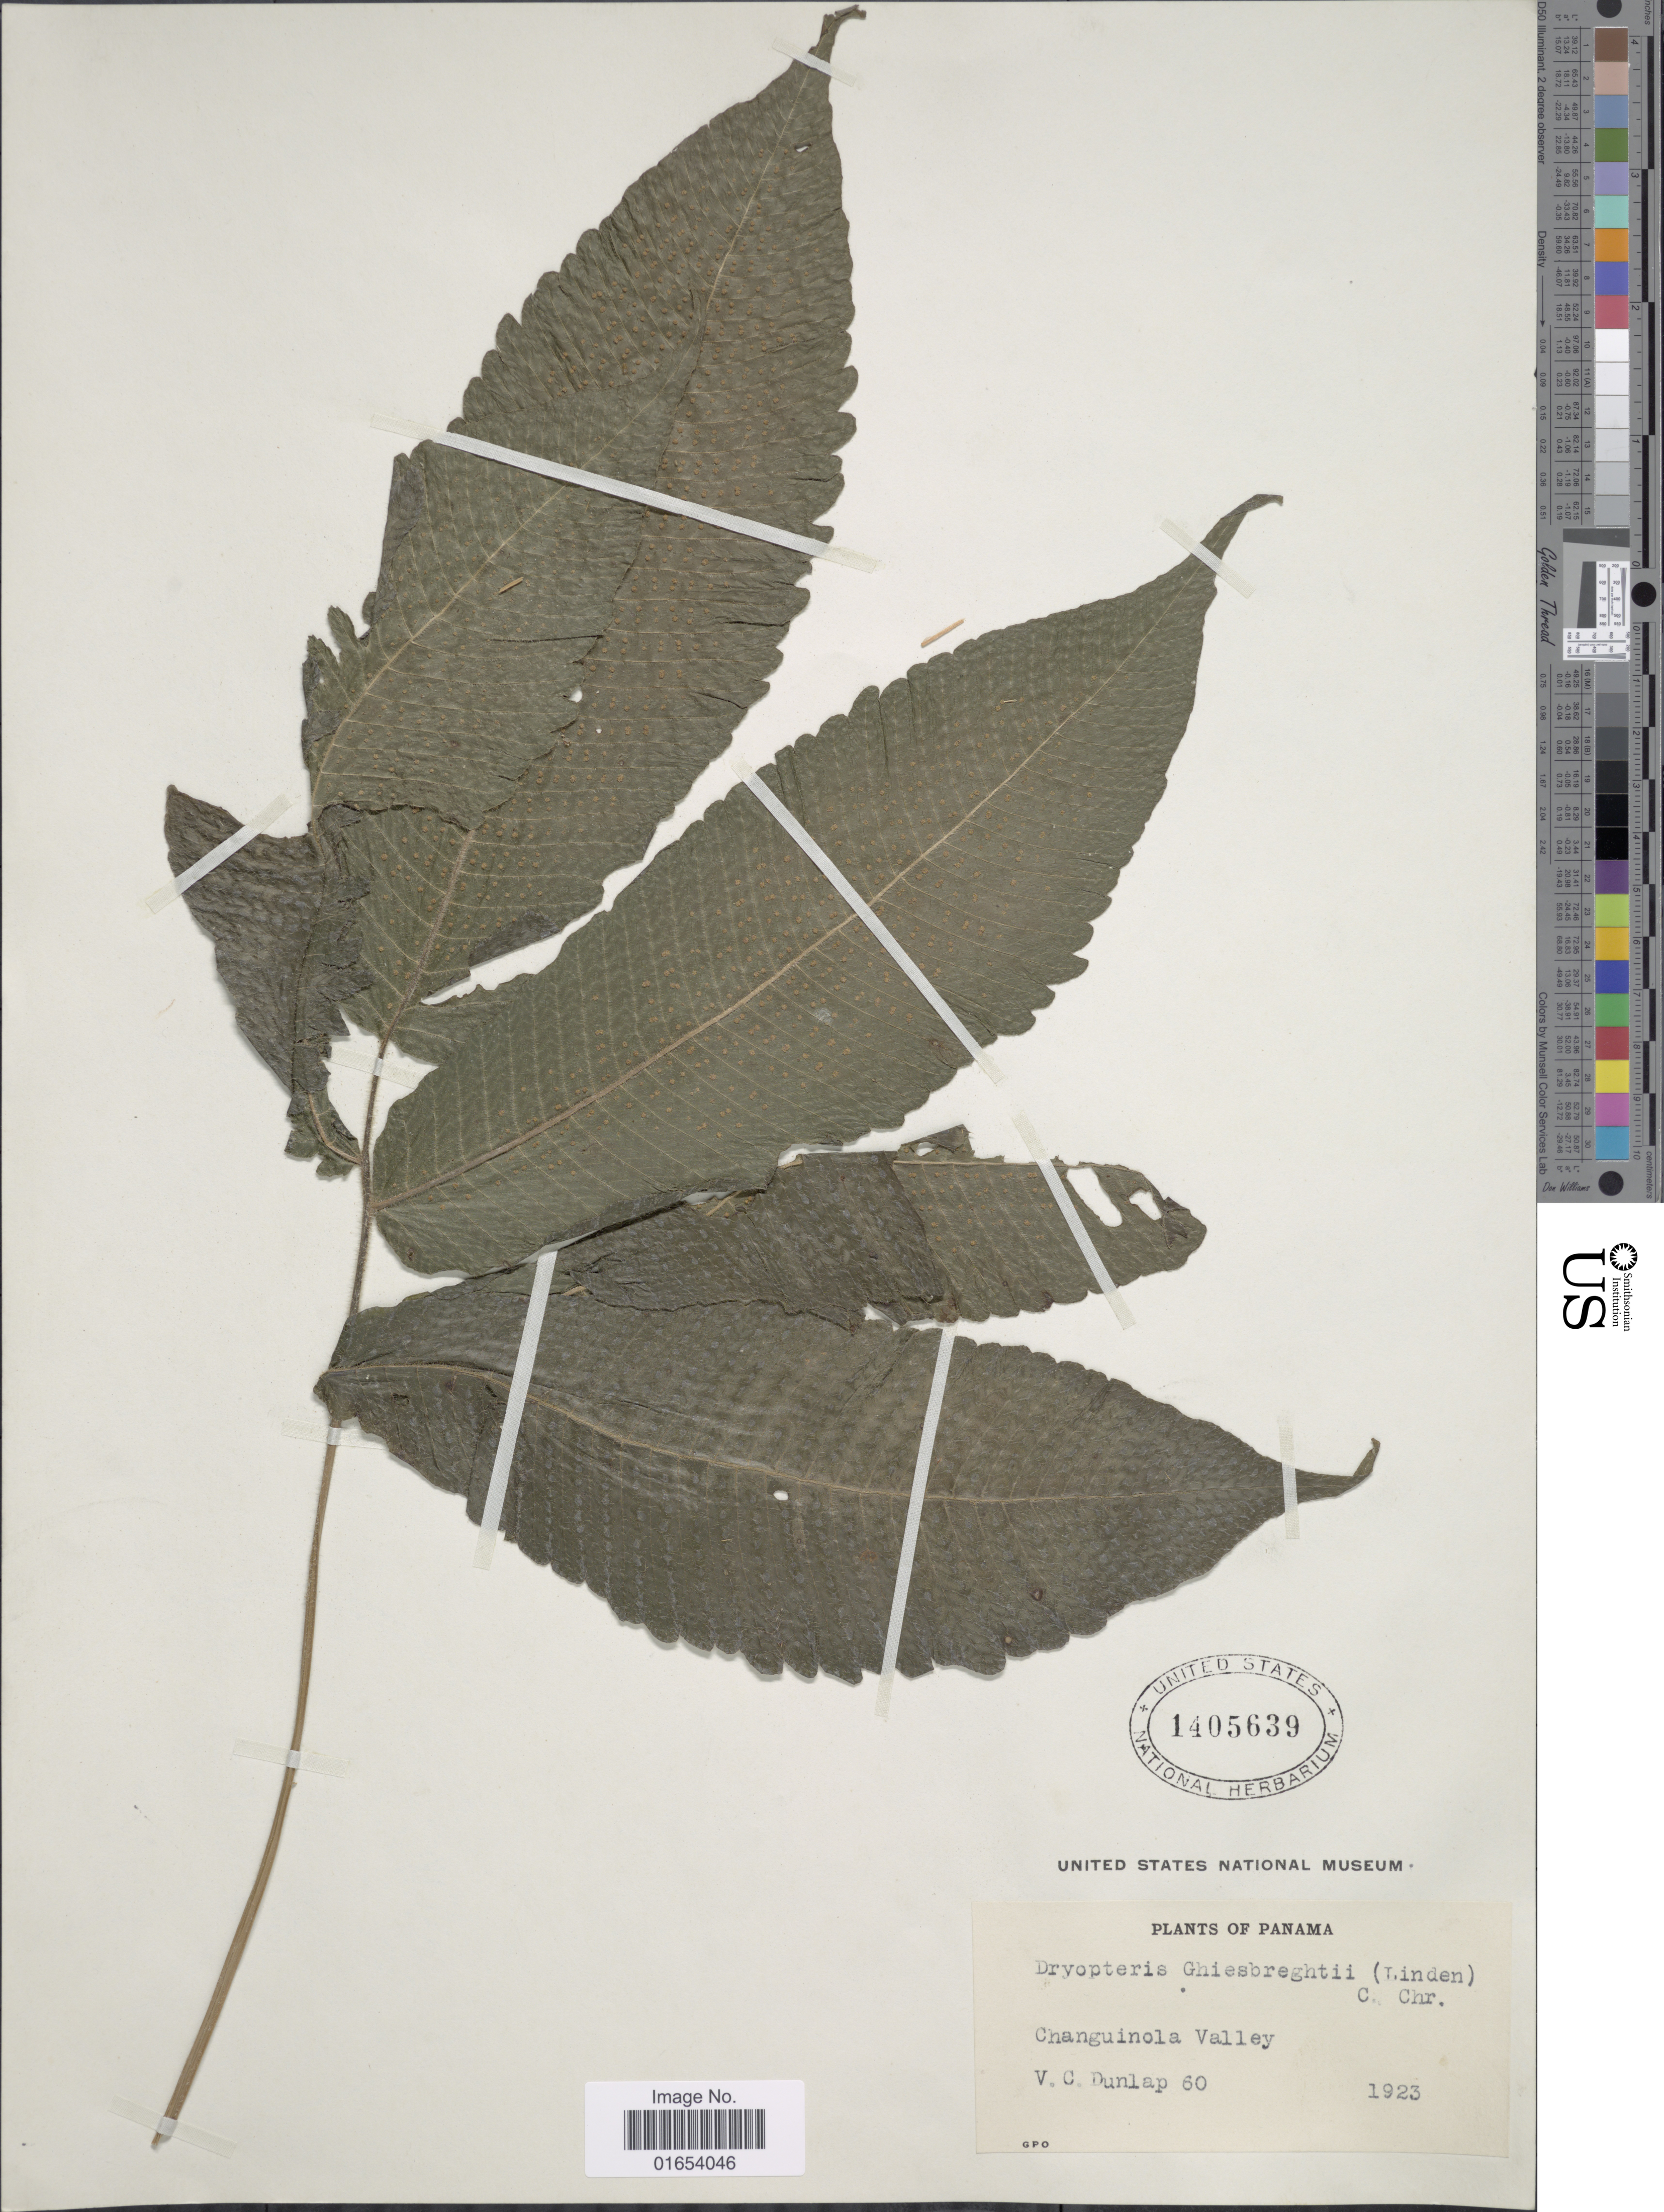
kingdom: Plantae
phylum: Tracheophyta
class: Polypodiopsida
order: Polypodiales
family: Thelypteridaceae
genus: Goniopteris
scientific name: Goniopteris ghiesbreghtii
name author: (Linden) J. Sm.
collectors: V. C. Dunlap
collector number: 60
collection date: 1923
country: Panama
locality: Changuinola Valley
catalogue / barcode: US 1405639